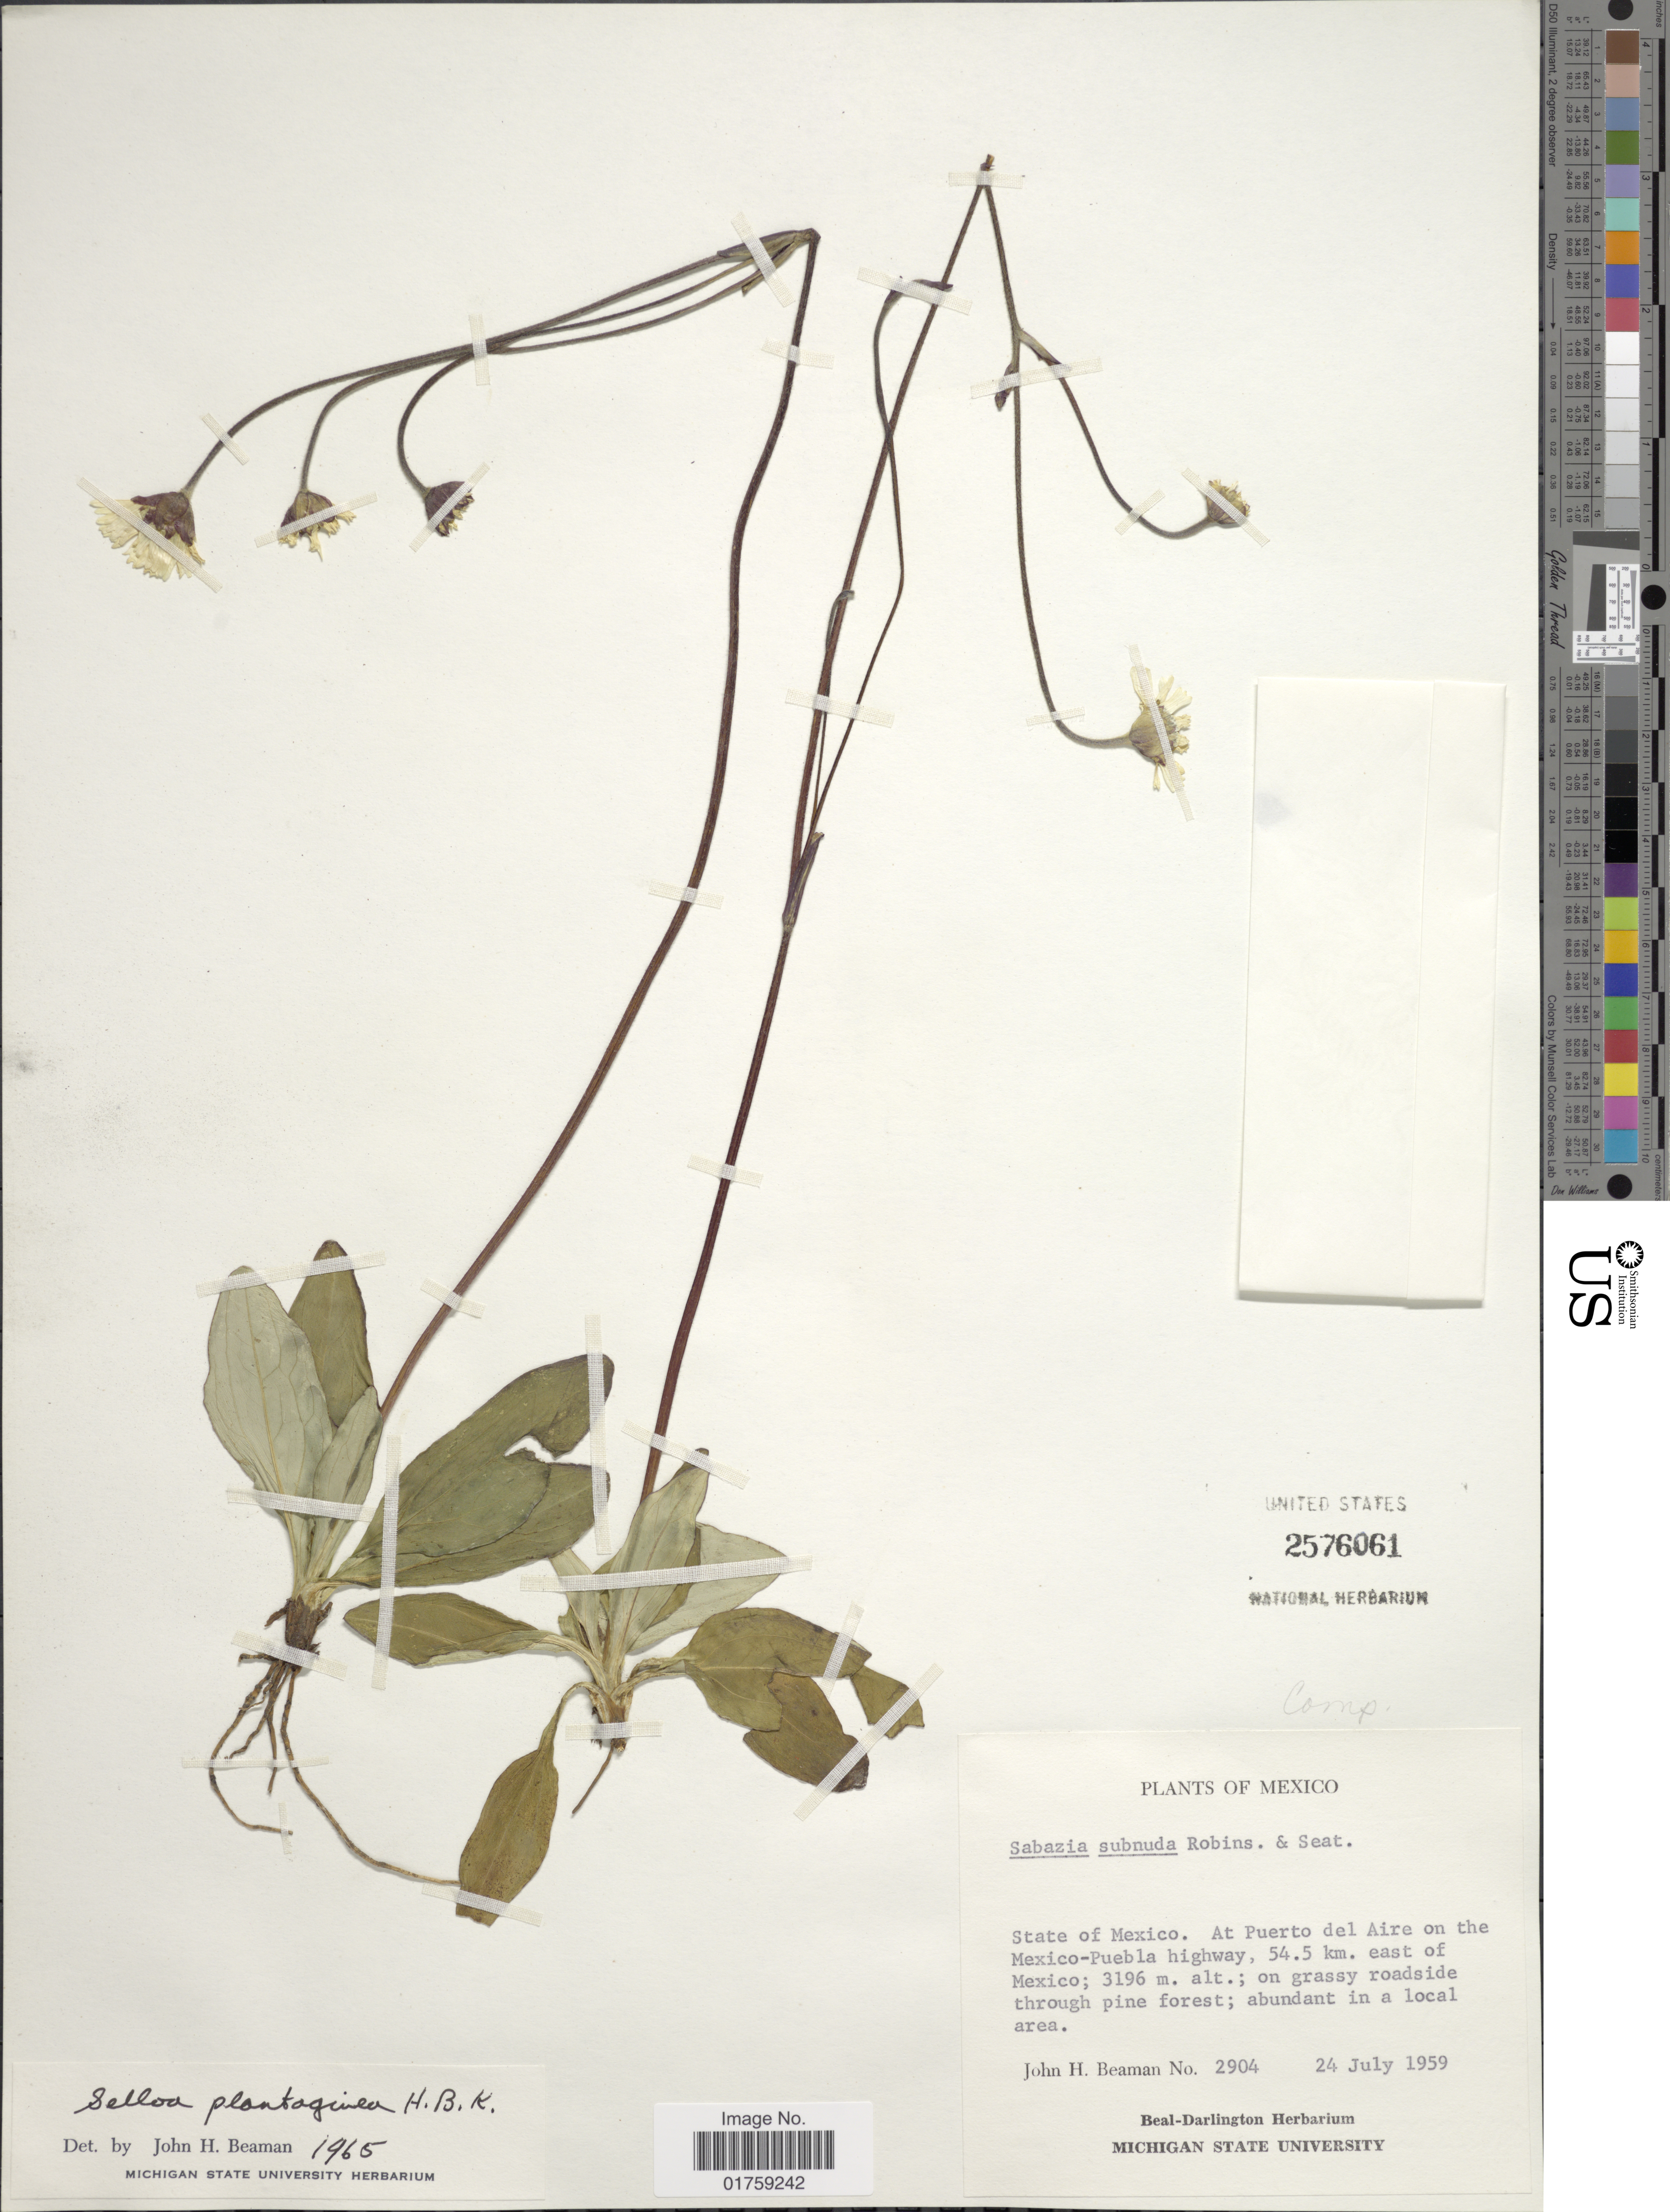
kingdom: Plantae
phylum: Tracheophyta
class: Magnoliopsida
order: Asterales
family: Asteraceae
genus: Selloa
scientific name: Selloa plantaginea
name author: Kunth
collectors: J. H. Beaman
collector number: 2904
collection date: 1959-07-24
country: Mexico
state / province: México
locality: Mexico. State of México: At Puerto del Aire on the Mexico-Puebla highway, 54.5 km. east of Mexico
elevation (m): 3196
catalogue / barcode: US 2576061